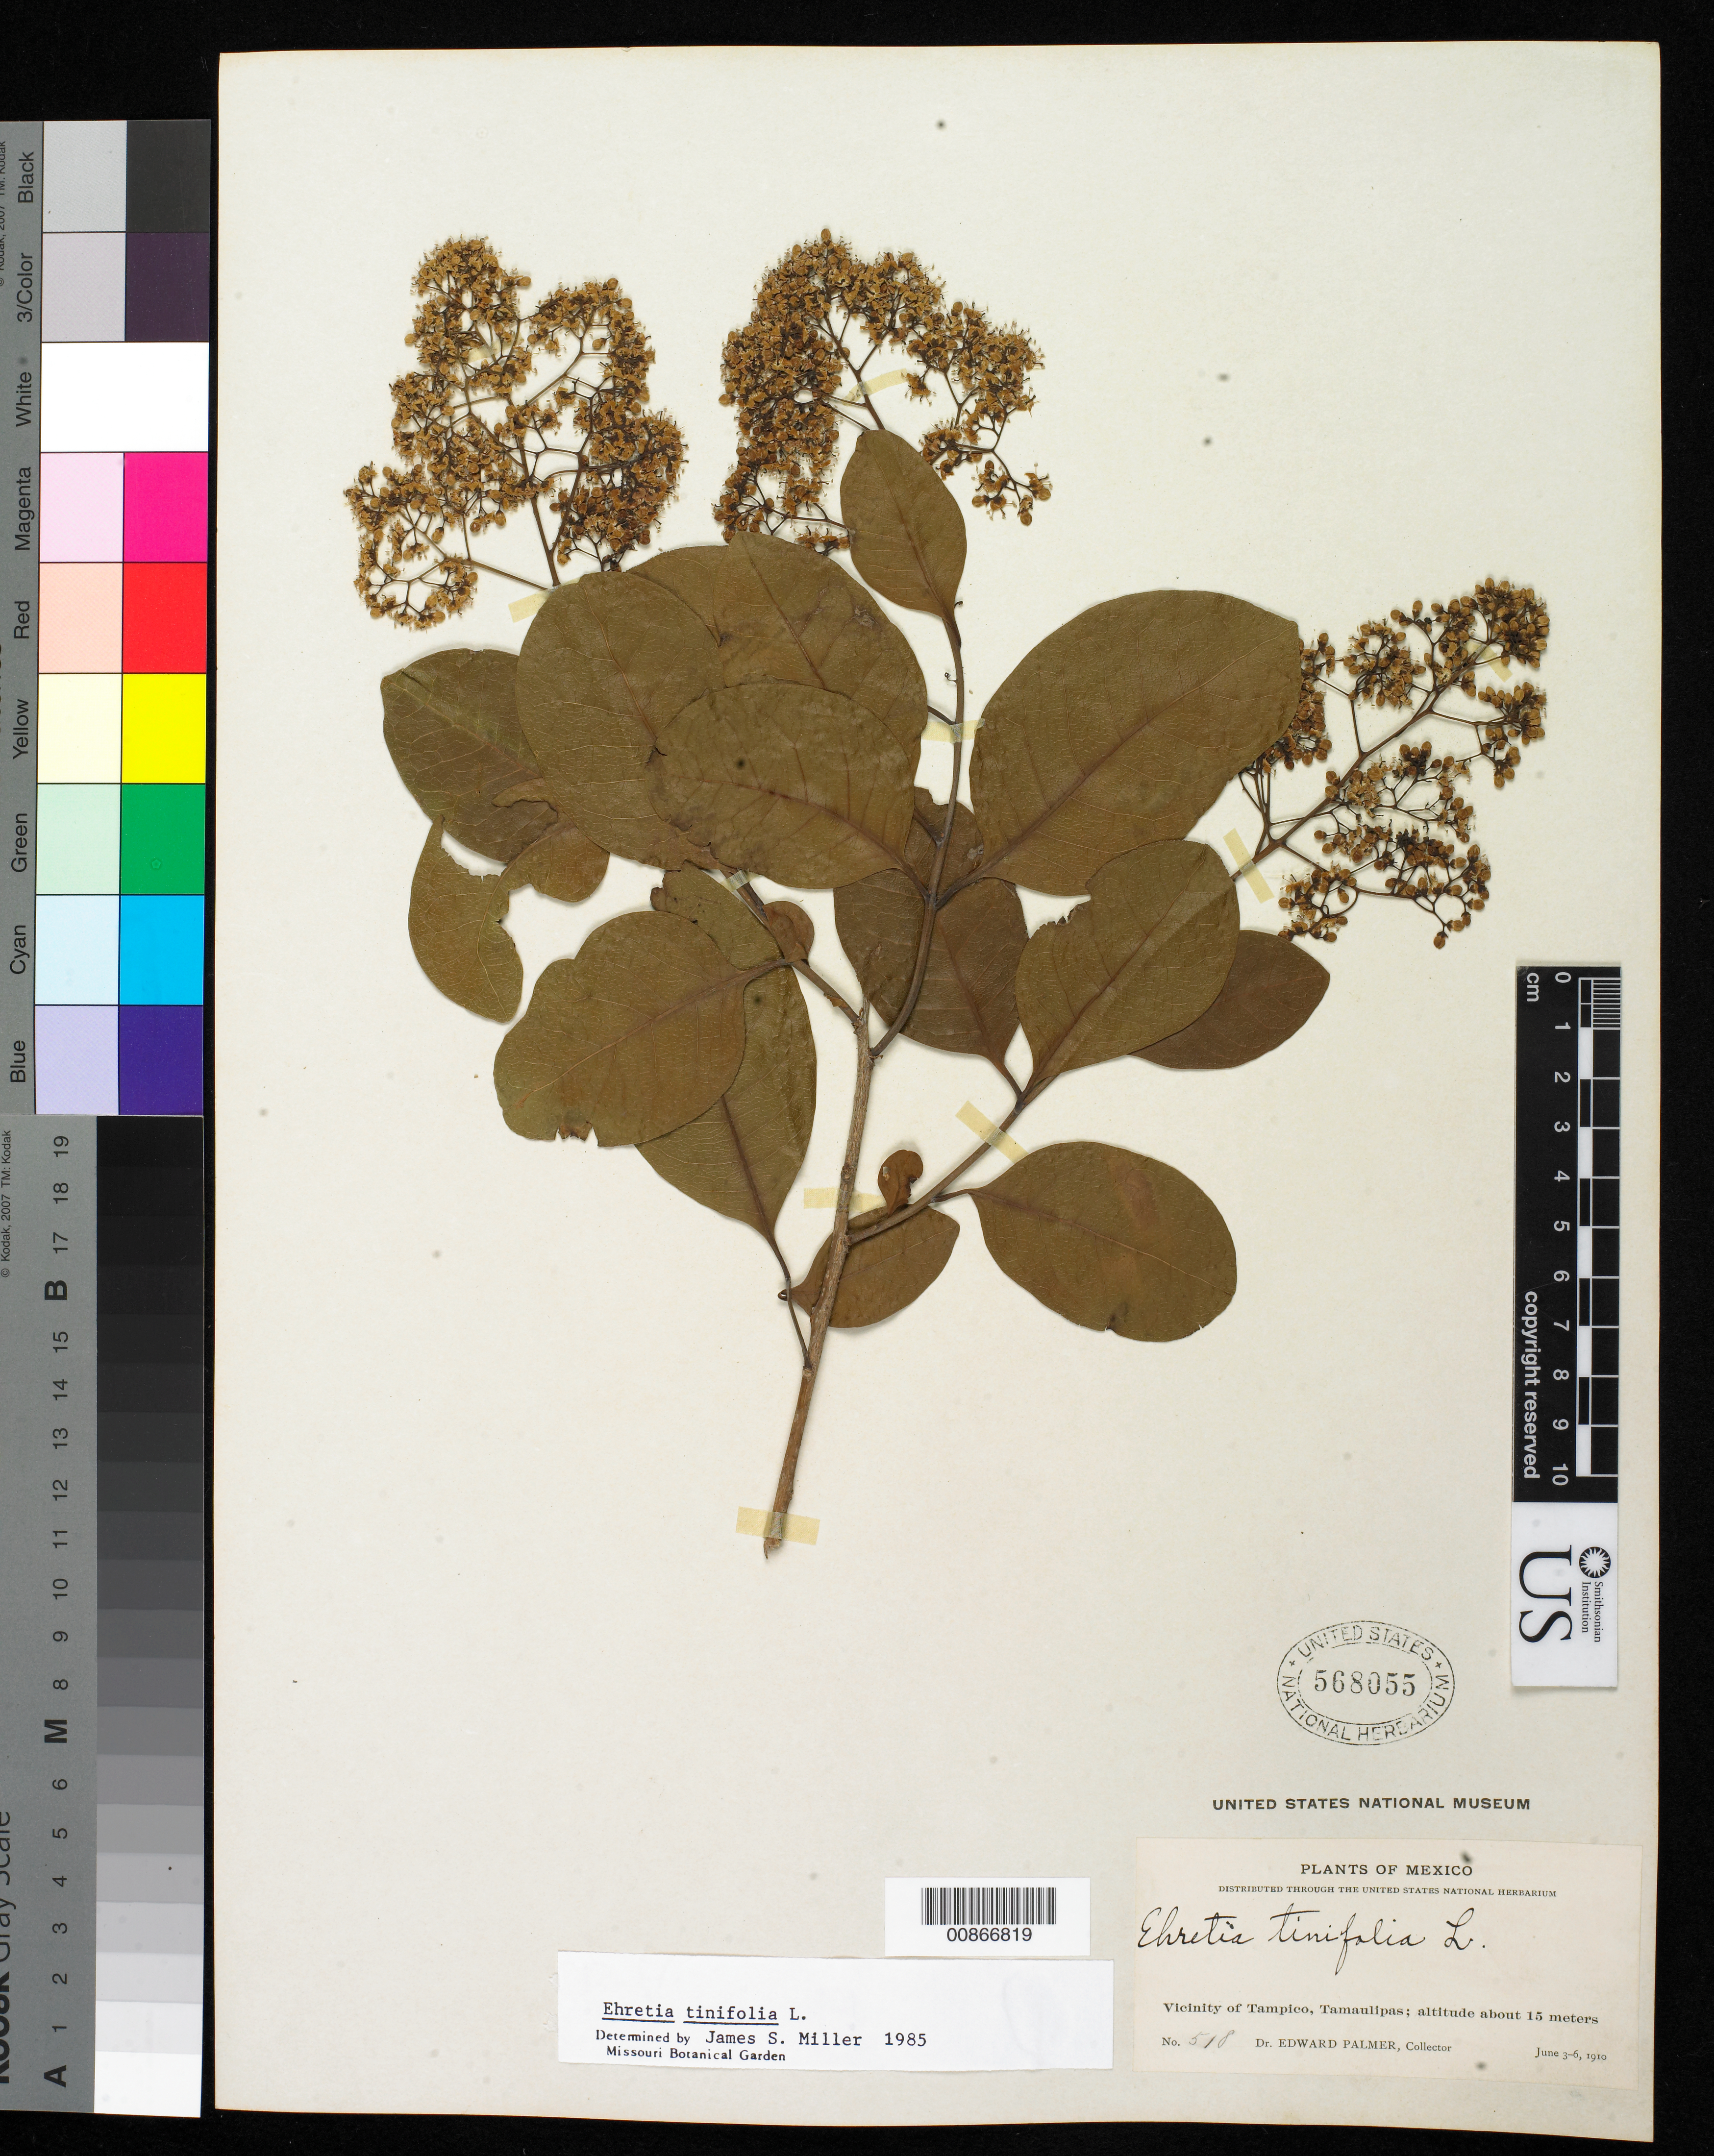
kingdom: Plantae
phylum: Tracheophyta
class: Magnoliopsida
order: Boraginales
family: Ehretiaceae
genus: Ehretia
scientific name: Ehretia tinifolia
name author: L.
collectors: E. Palmer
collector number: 518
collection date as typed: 03 Jun 1910 to 06 Jun 1910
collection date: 1910-06-03/1910-06-06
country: Mexico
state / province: Tamaulipas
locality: Vicinity of Tampico, Tamaulipas.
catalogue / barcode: US 568055